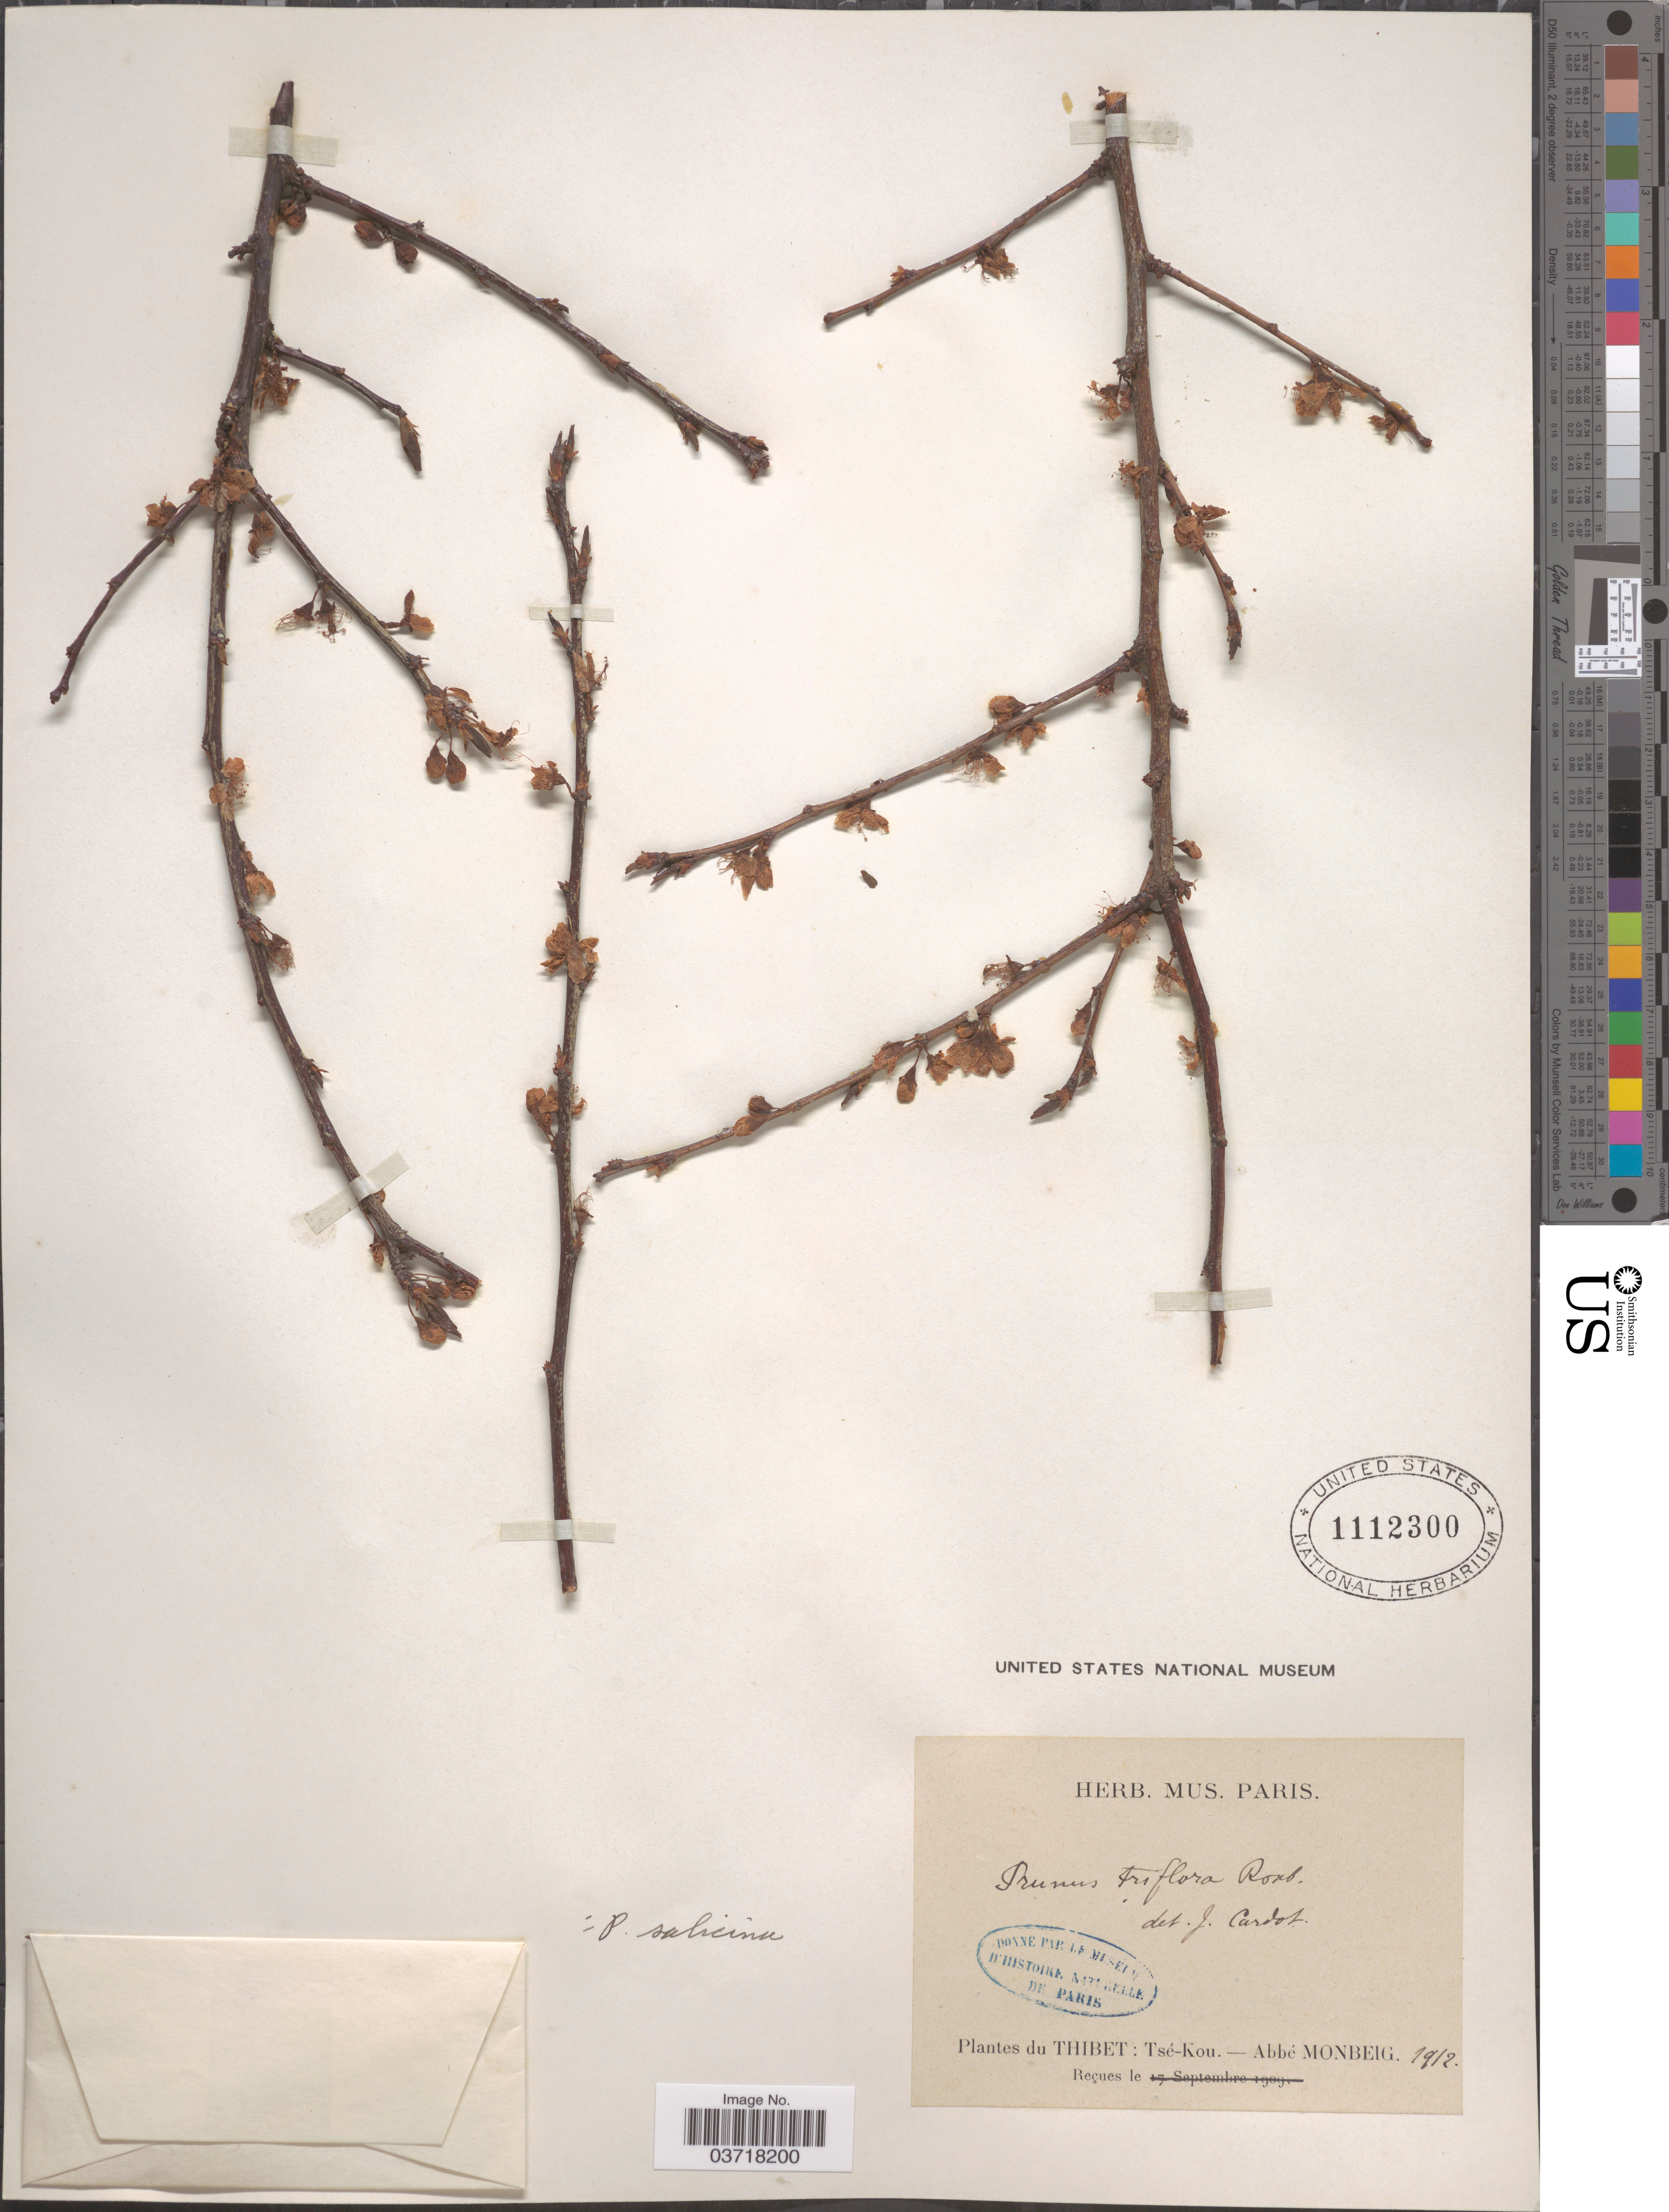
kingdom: Plantae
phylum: Tracheophyta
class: Magnoliopsida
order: Rosales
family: Rosaceae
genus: Prunus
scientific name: Prunus salicina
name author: Lindl.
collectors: A. Monbeig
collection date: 1912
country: China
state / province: Xizang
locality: Thibet: Tsé-Kou.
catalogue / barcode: US 1112300